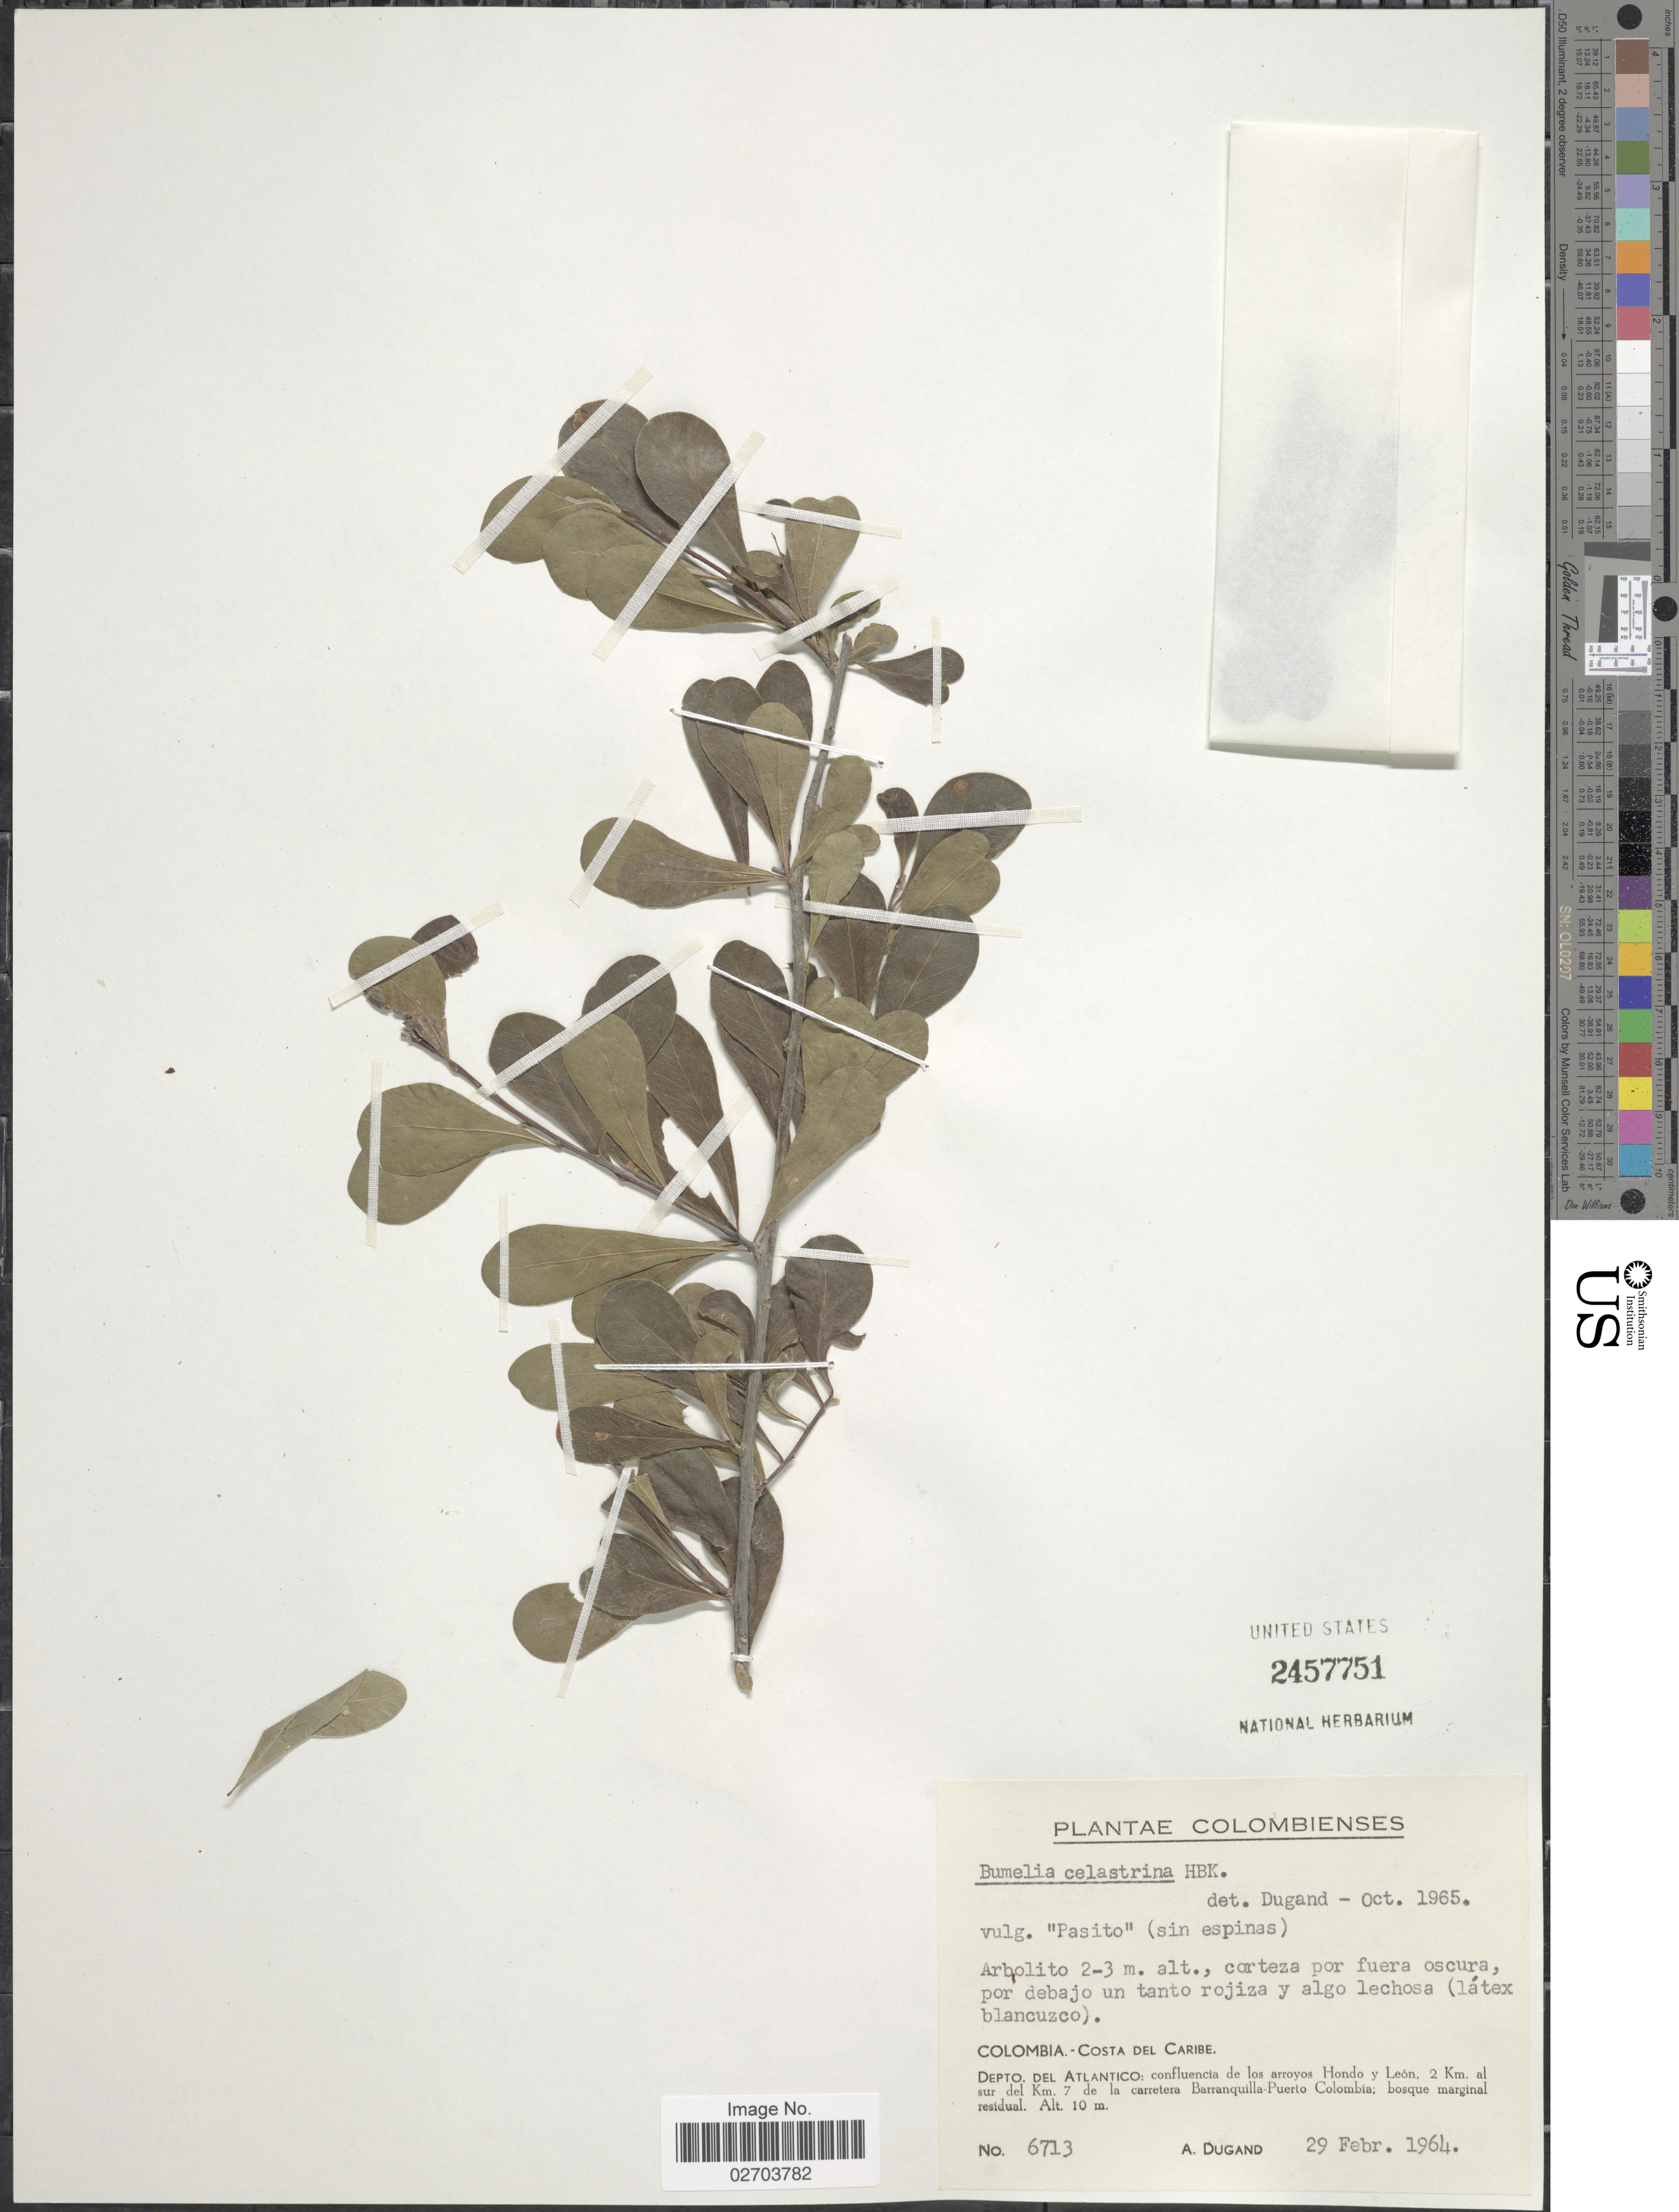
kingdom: Plantae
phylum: Tracheophyta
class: Magnoliopsida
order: Ericales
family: Sapotaceae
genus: Sideroxylon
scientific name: Sideroxylon celastrinum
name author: (Kunth) T.D. Penn.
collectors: A. Dugand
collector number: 6713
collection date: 1964-02-29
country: Colombia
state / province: Atlántico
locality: Costa del Caribe. Confluencia de los arroyos Hondo y Leon, 2 Km. al sur del Km. 7 de la carretera Barranquilla-Puerto Colombia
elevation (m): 10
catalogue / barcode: US 2457751